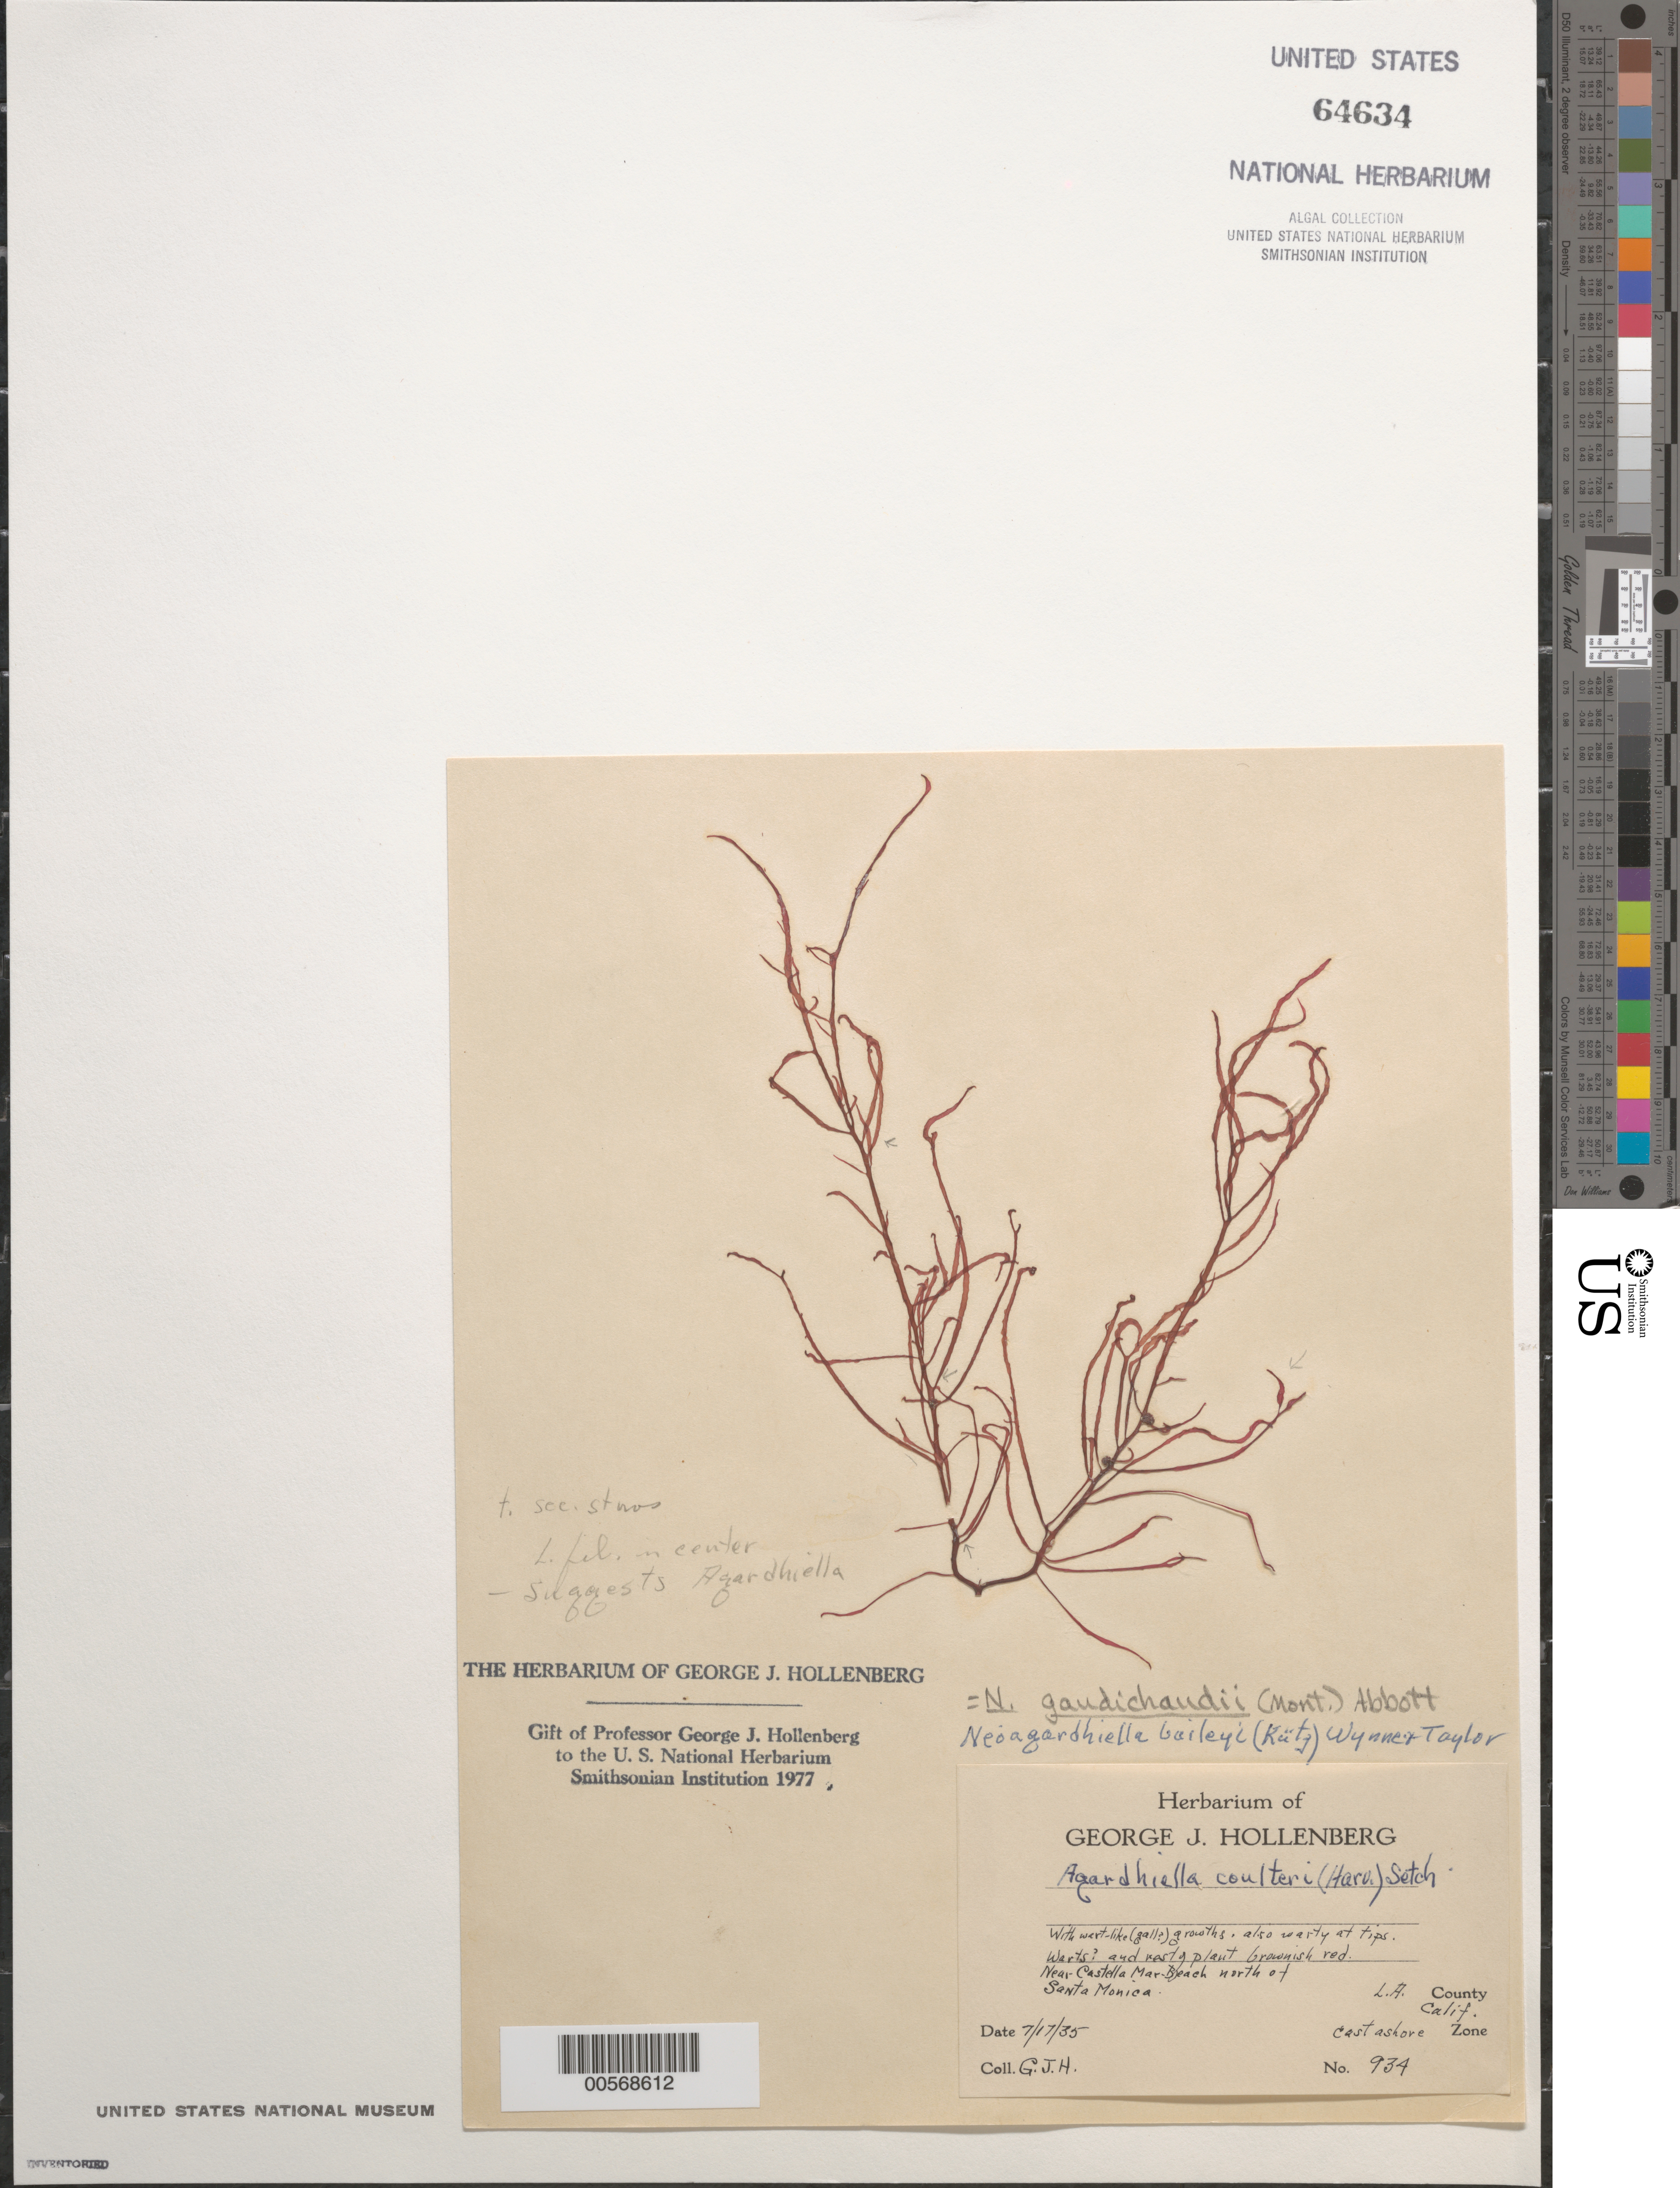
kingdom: Plantae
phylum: Rhodophyta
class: Florideophyceae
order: Gigartinales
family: Solieriaceae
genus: Sarcodiotheca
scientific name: Sarcodiotheca gaudichaudii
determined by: Algae name updating Project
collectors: G. Hollenberg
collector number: GJH 934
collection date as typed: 17 Jul 1935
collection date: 1935-07-17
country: United States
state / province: California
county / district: Los Angeles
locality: Near Castle Mar Beach, north of Santa Monica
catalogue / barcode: US 64634